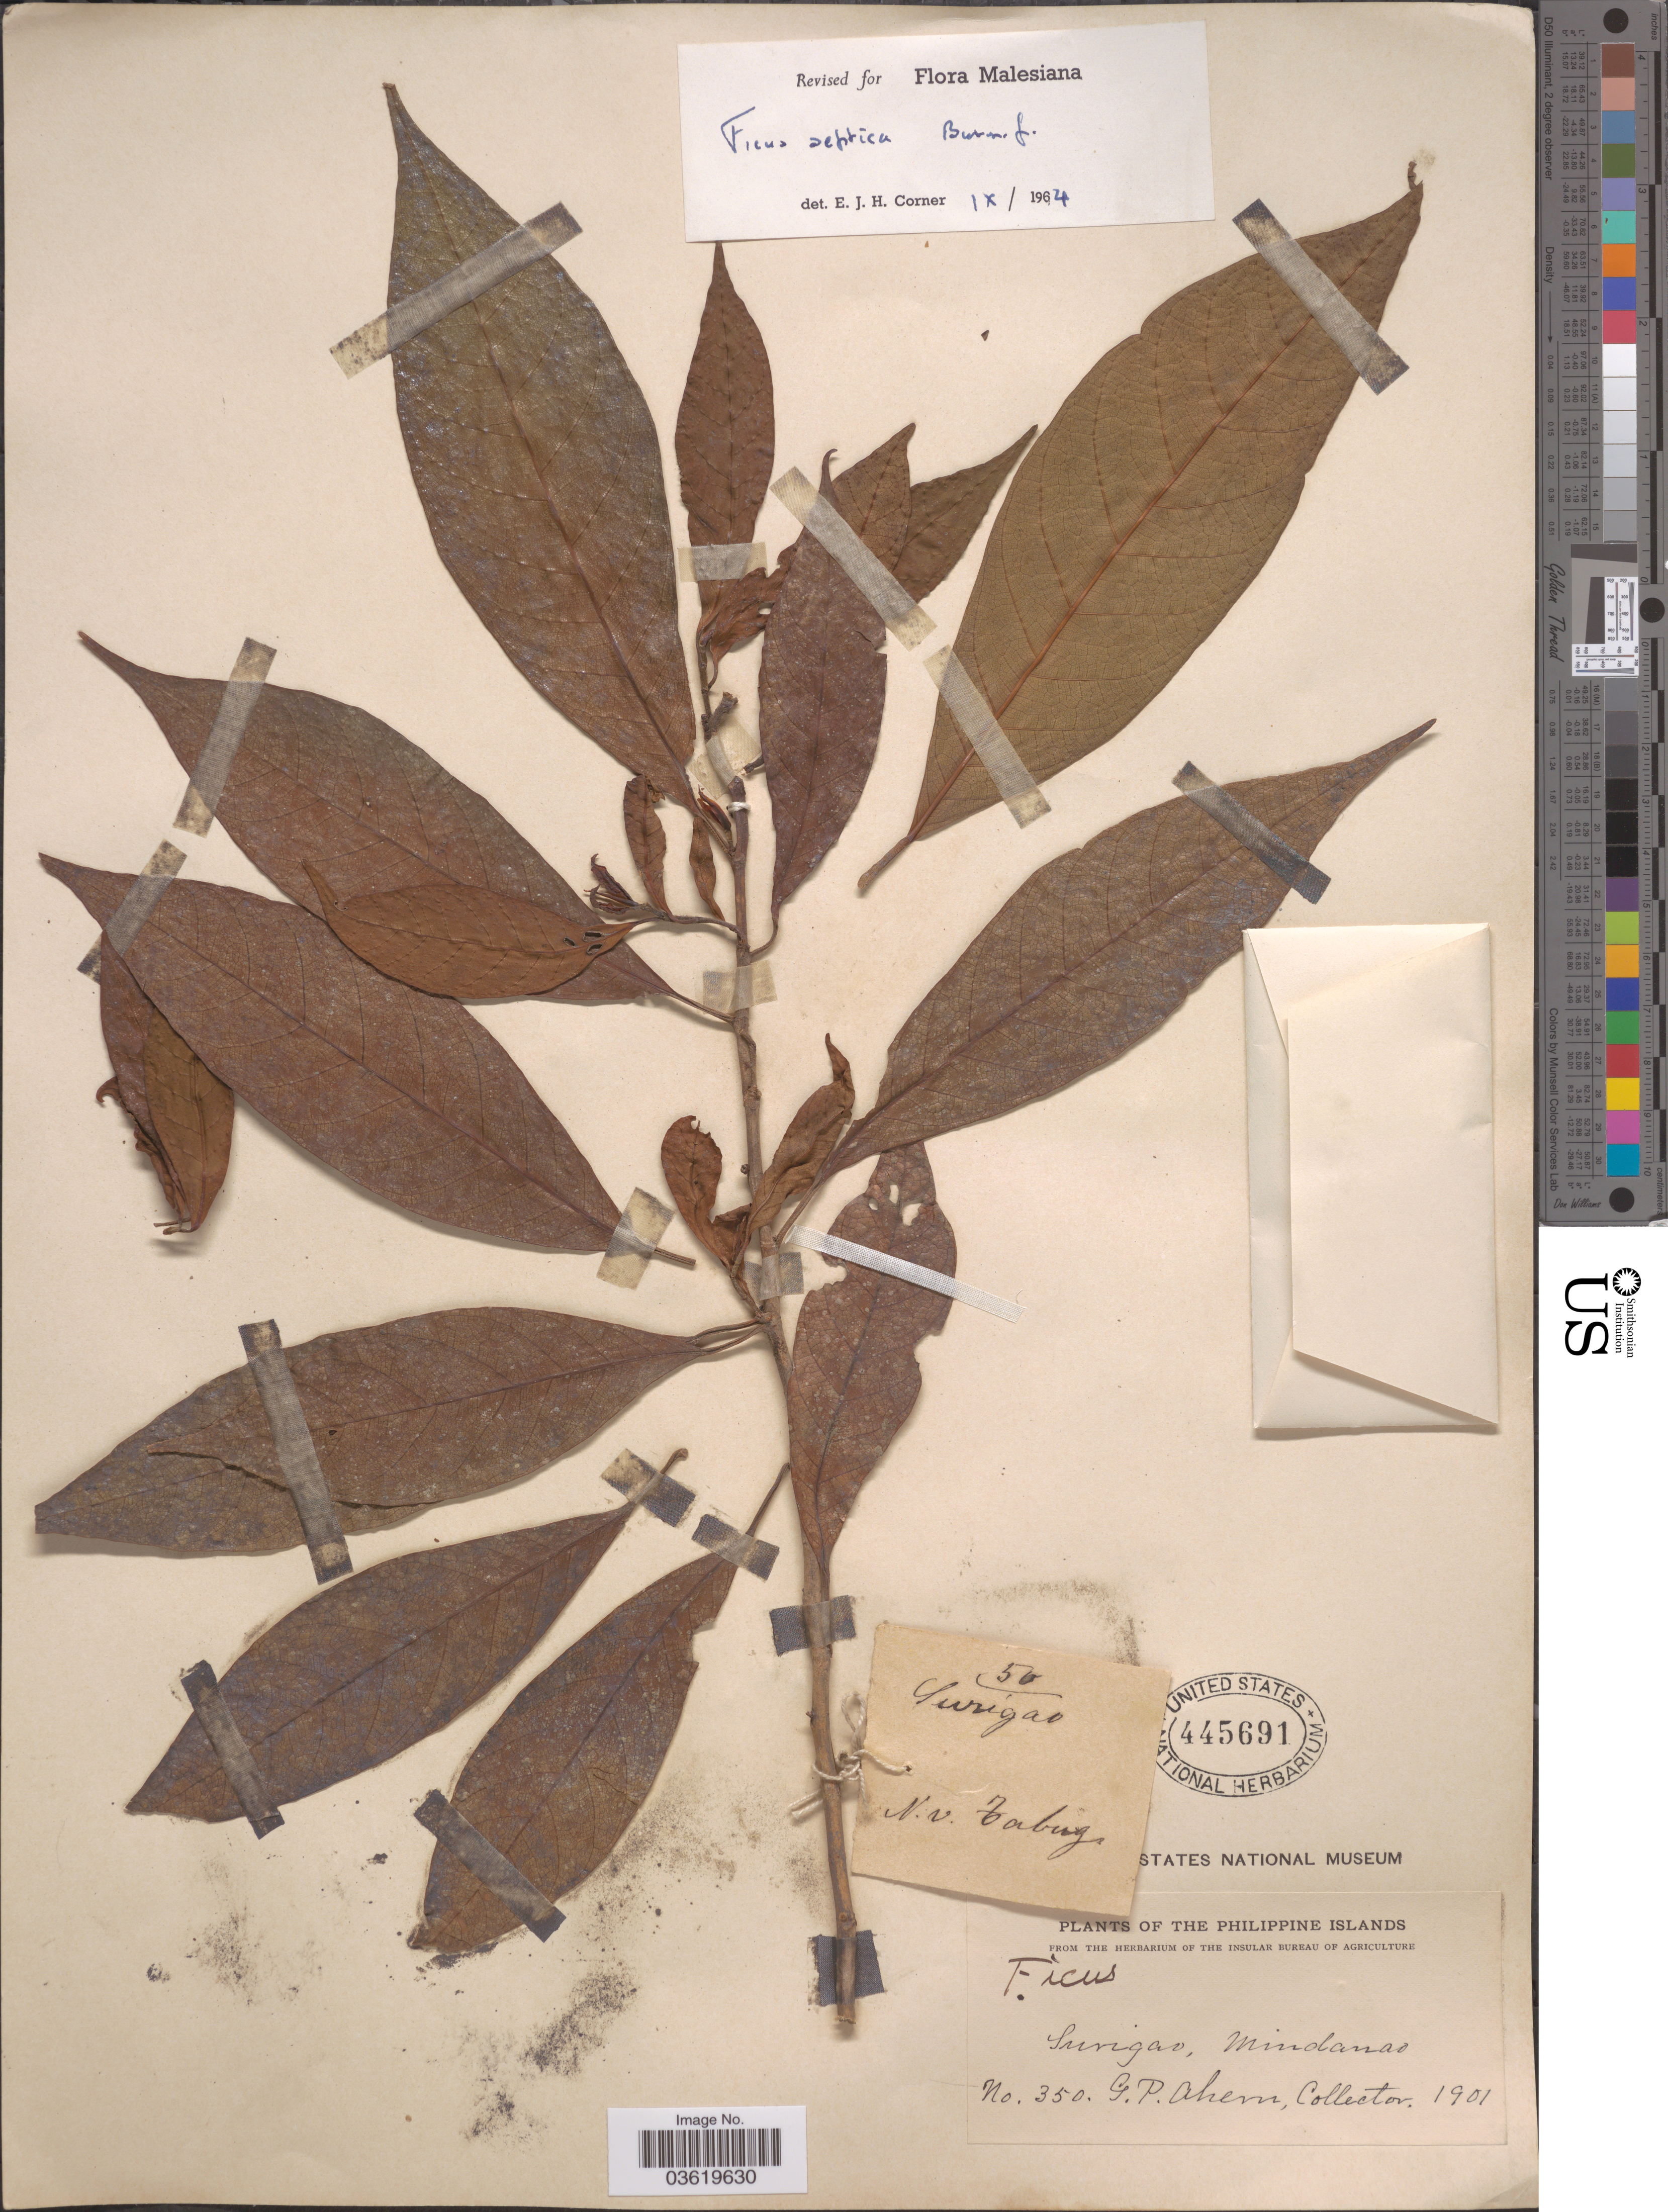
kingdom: Plantae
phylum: Tracheophyta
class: Magnoliopsida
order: Rosales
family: Moraceae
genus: Ficus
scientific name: Ficus septica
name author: Burm. f.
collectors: G. Ahern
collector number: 350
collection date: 1901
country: Philippines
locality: Philippine Islands. Surigao, Mindanao.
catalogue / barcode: US 445691